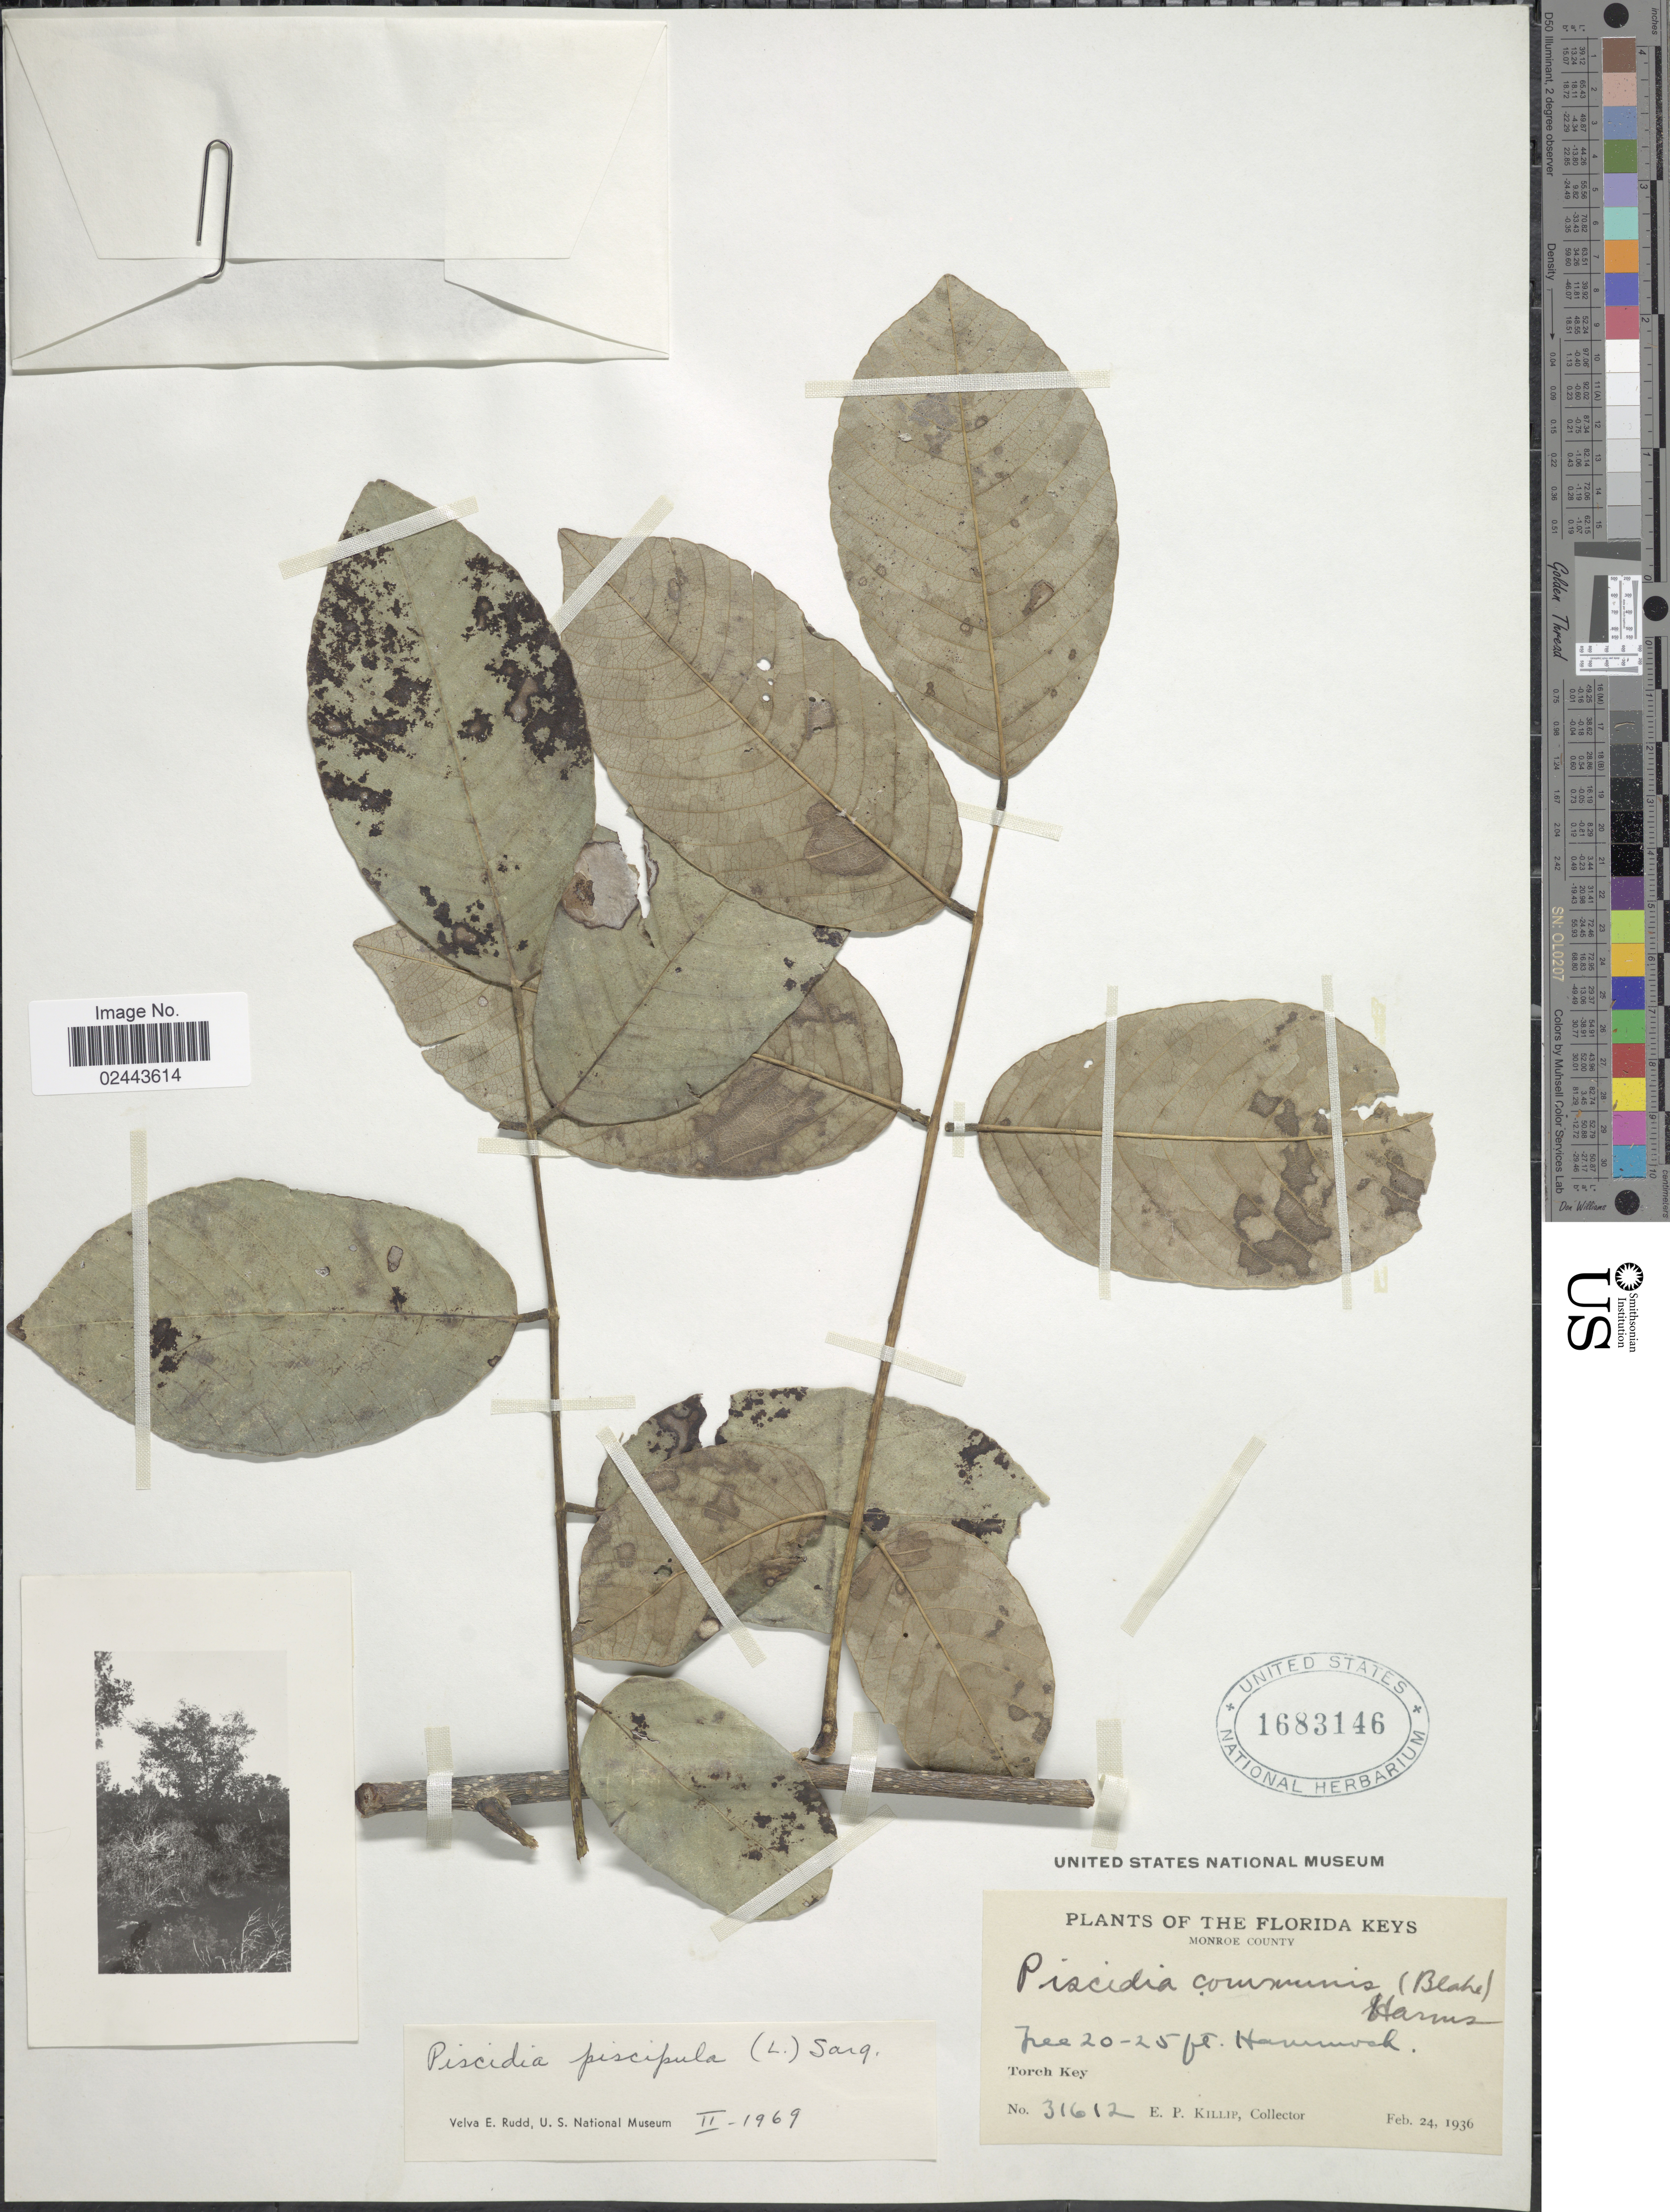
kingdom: Plantae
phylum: Tracheophyta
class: Magnoliopsida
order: Fabales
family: Fabaceae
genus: Piscidia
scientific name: Piscidia piscipula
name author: (L.) Sarg.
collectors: E. P. Killip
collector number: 31612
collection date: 1936-02-24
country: United States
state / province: Florida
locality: Florida Keys, Monroe County, Torch Key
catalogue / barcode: US 1683146